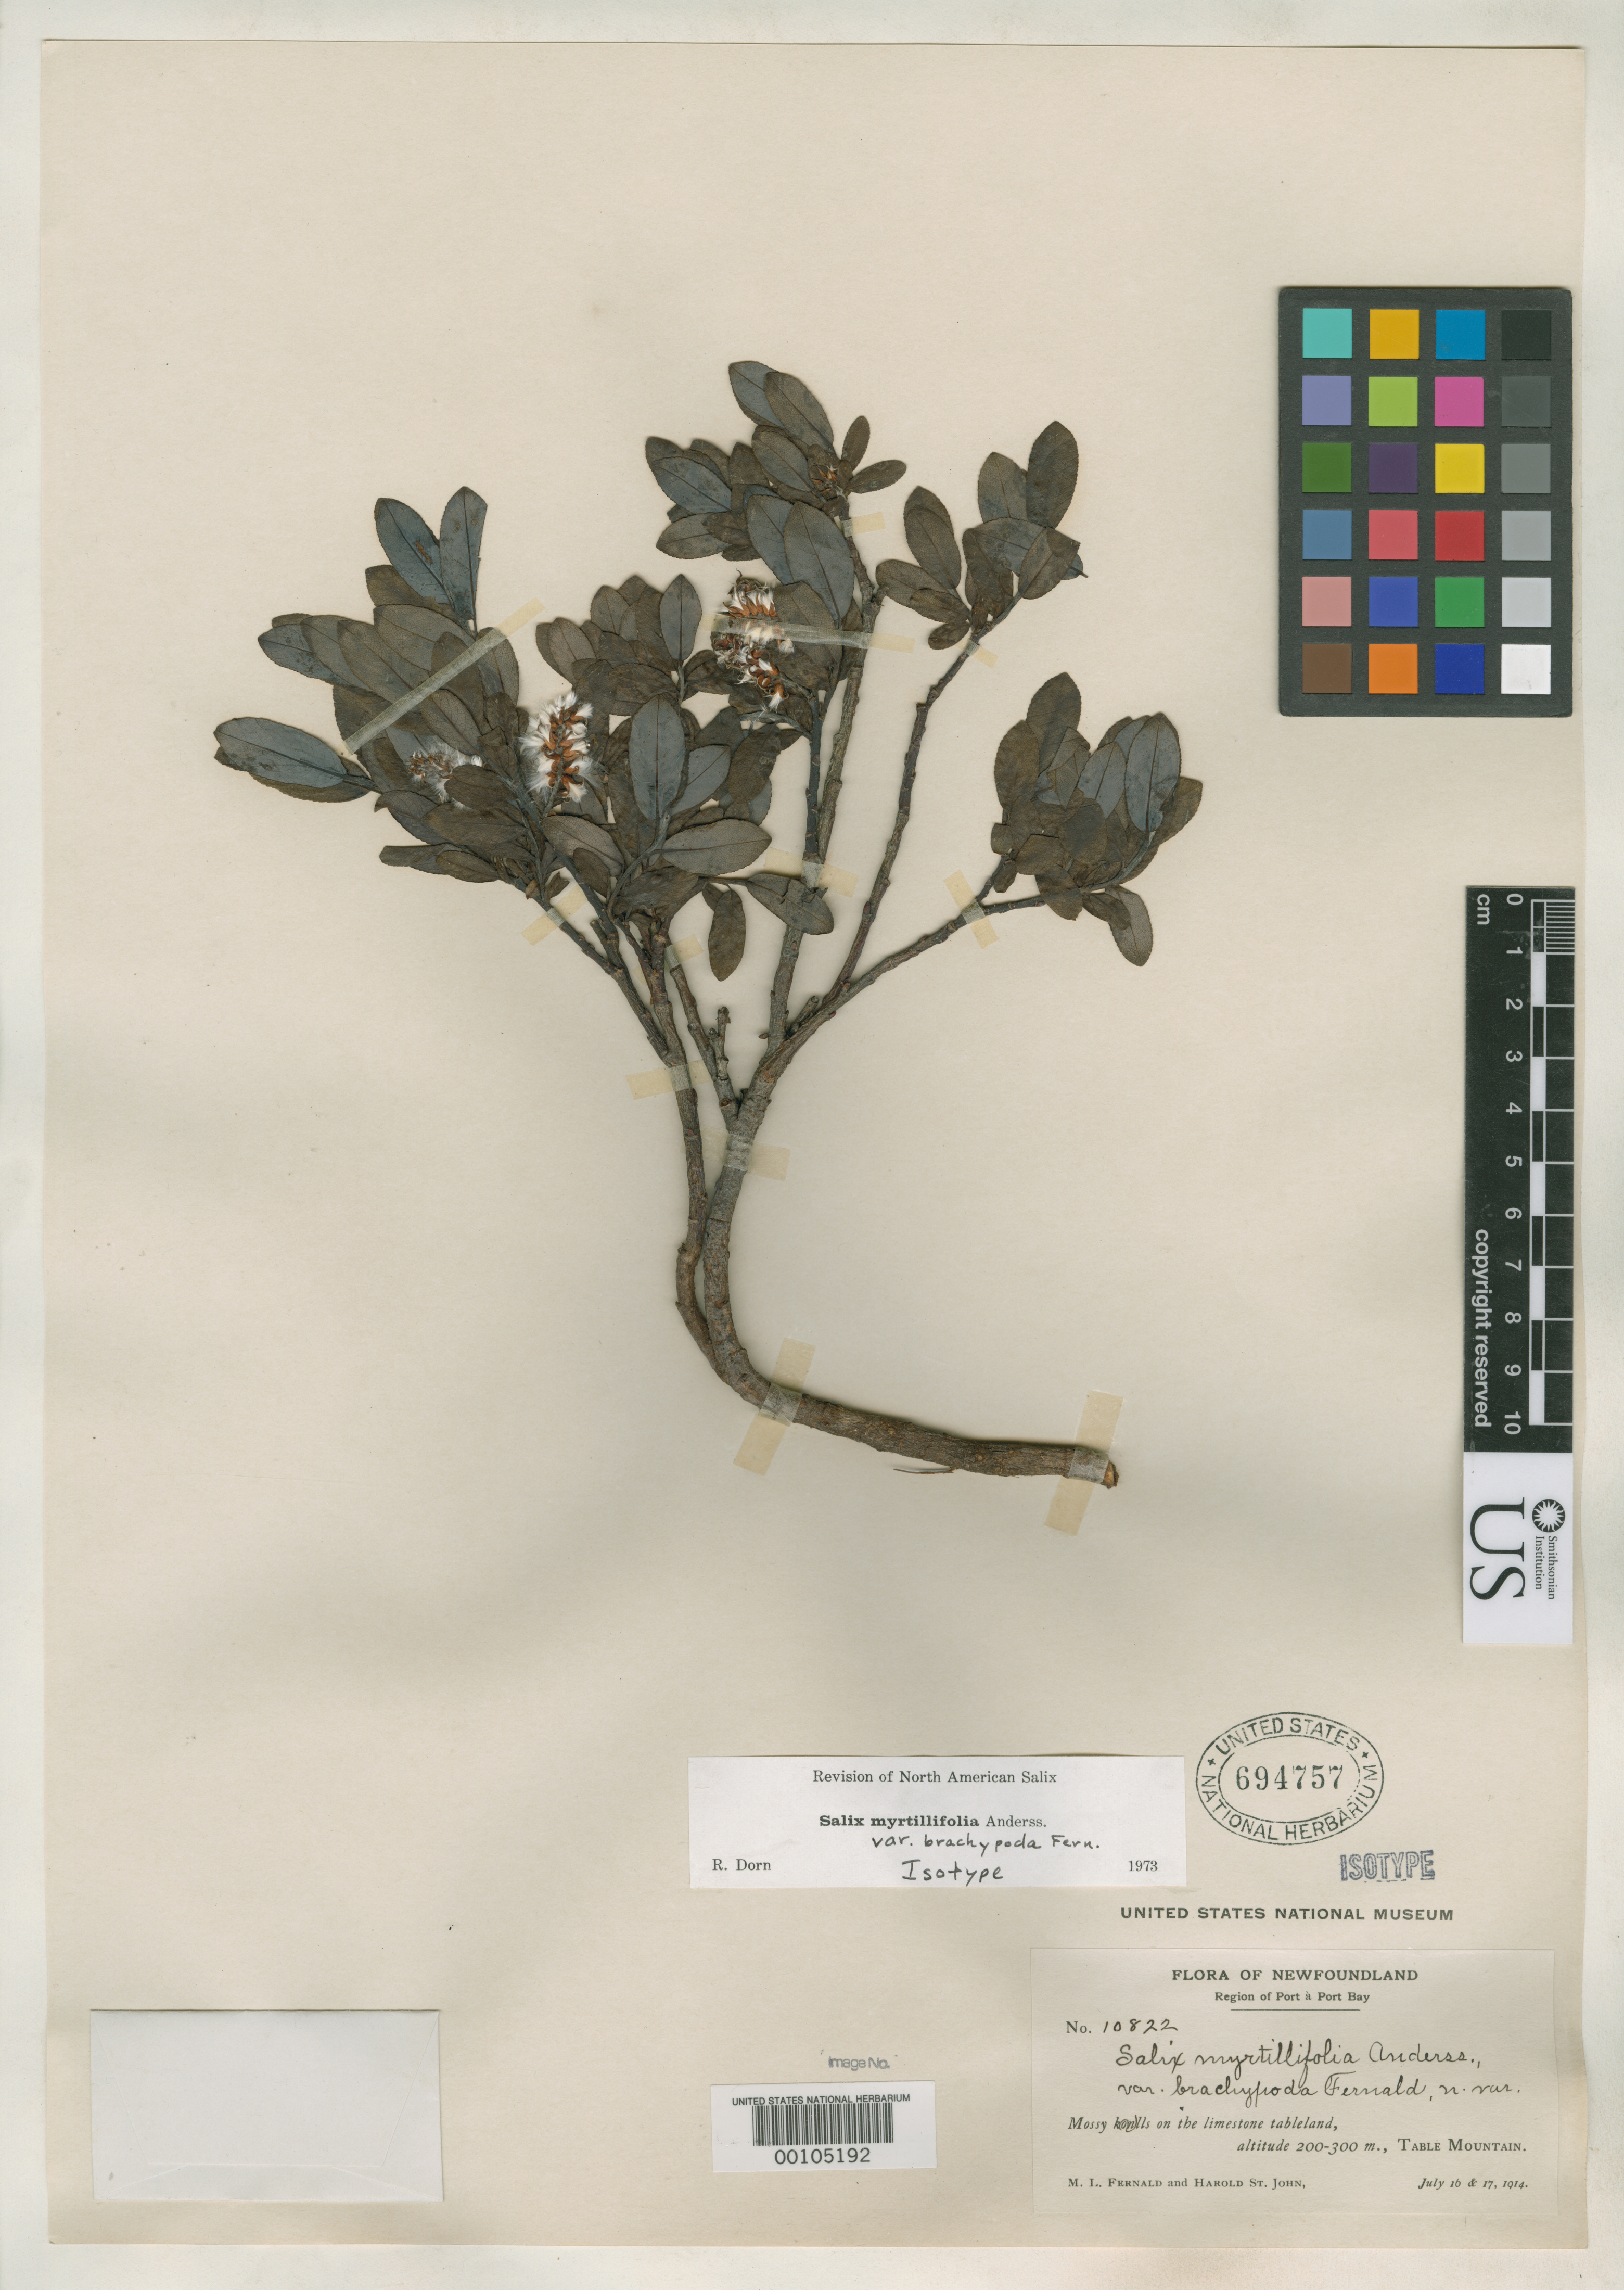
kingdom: Plantae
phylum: Tracheophyta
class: Magnoliopsida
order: Malpighiales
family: Salicaceae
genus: Salix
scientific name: Salix myrtillifolia var. brachypoda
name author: Fernald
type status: Isotype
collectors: M. L. Fernald & H. St. John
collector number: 10822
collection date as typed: July 16 & 17, 1914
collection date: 1914-07-16,1914-07-17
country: Canada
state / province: Newfoundland and Labrador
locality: Region of Port à Port Bay. Table Mountain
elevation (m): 200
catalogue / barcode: US 694757